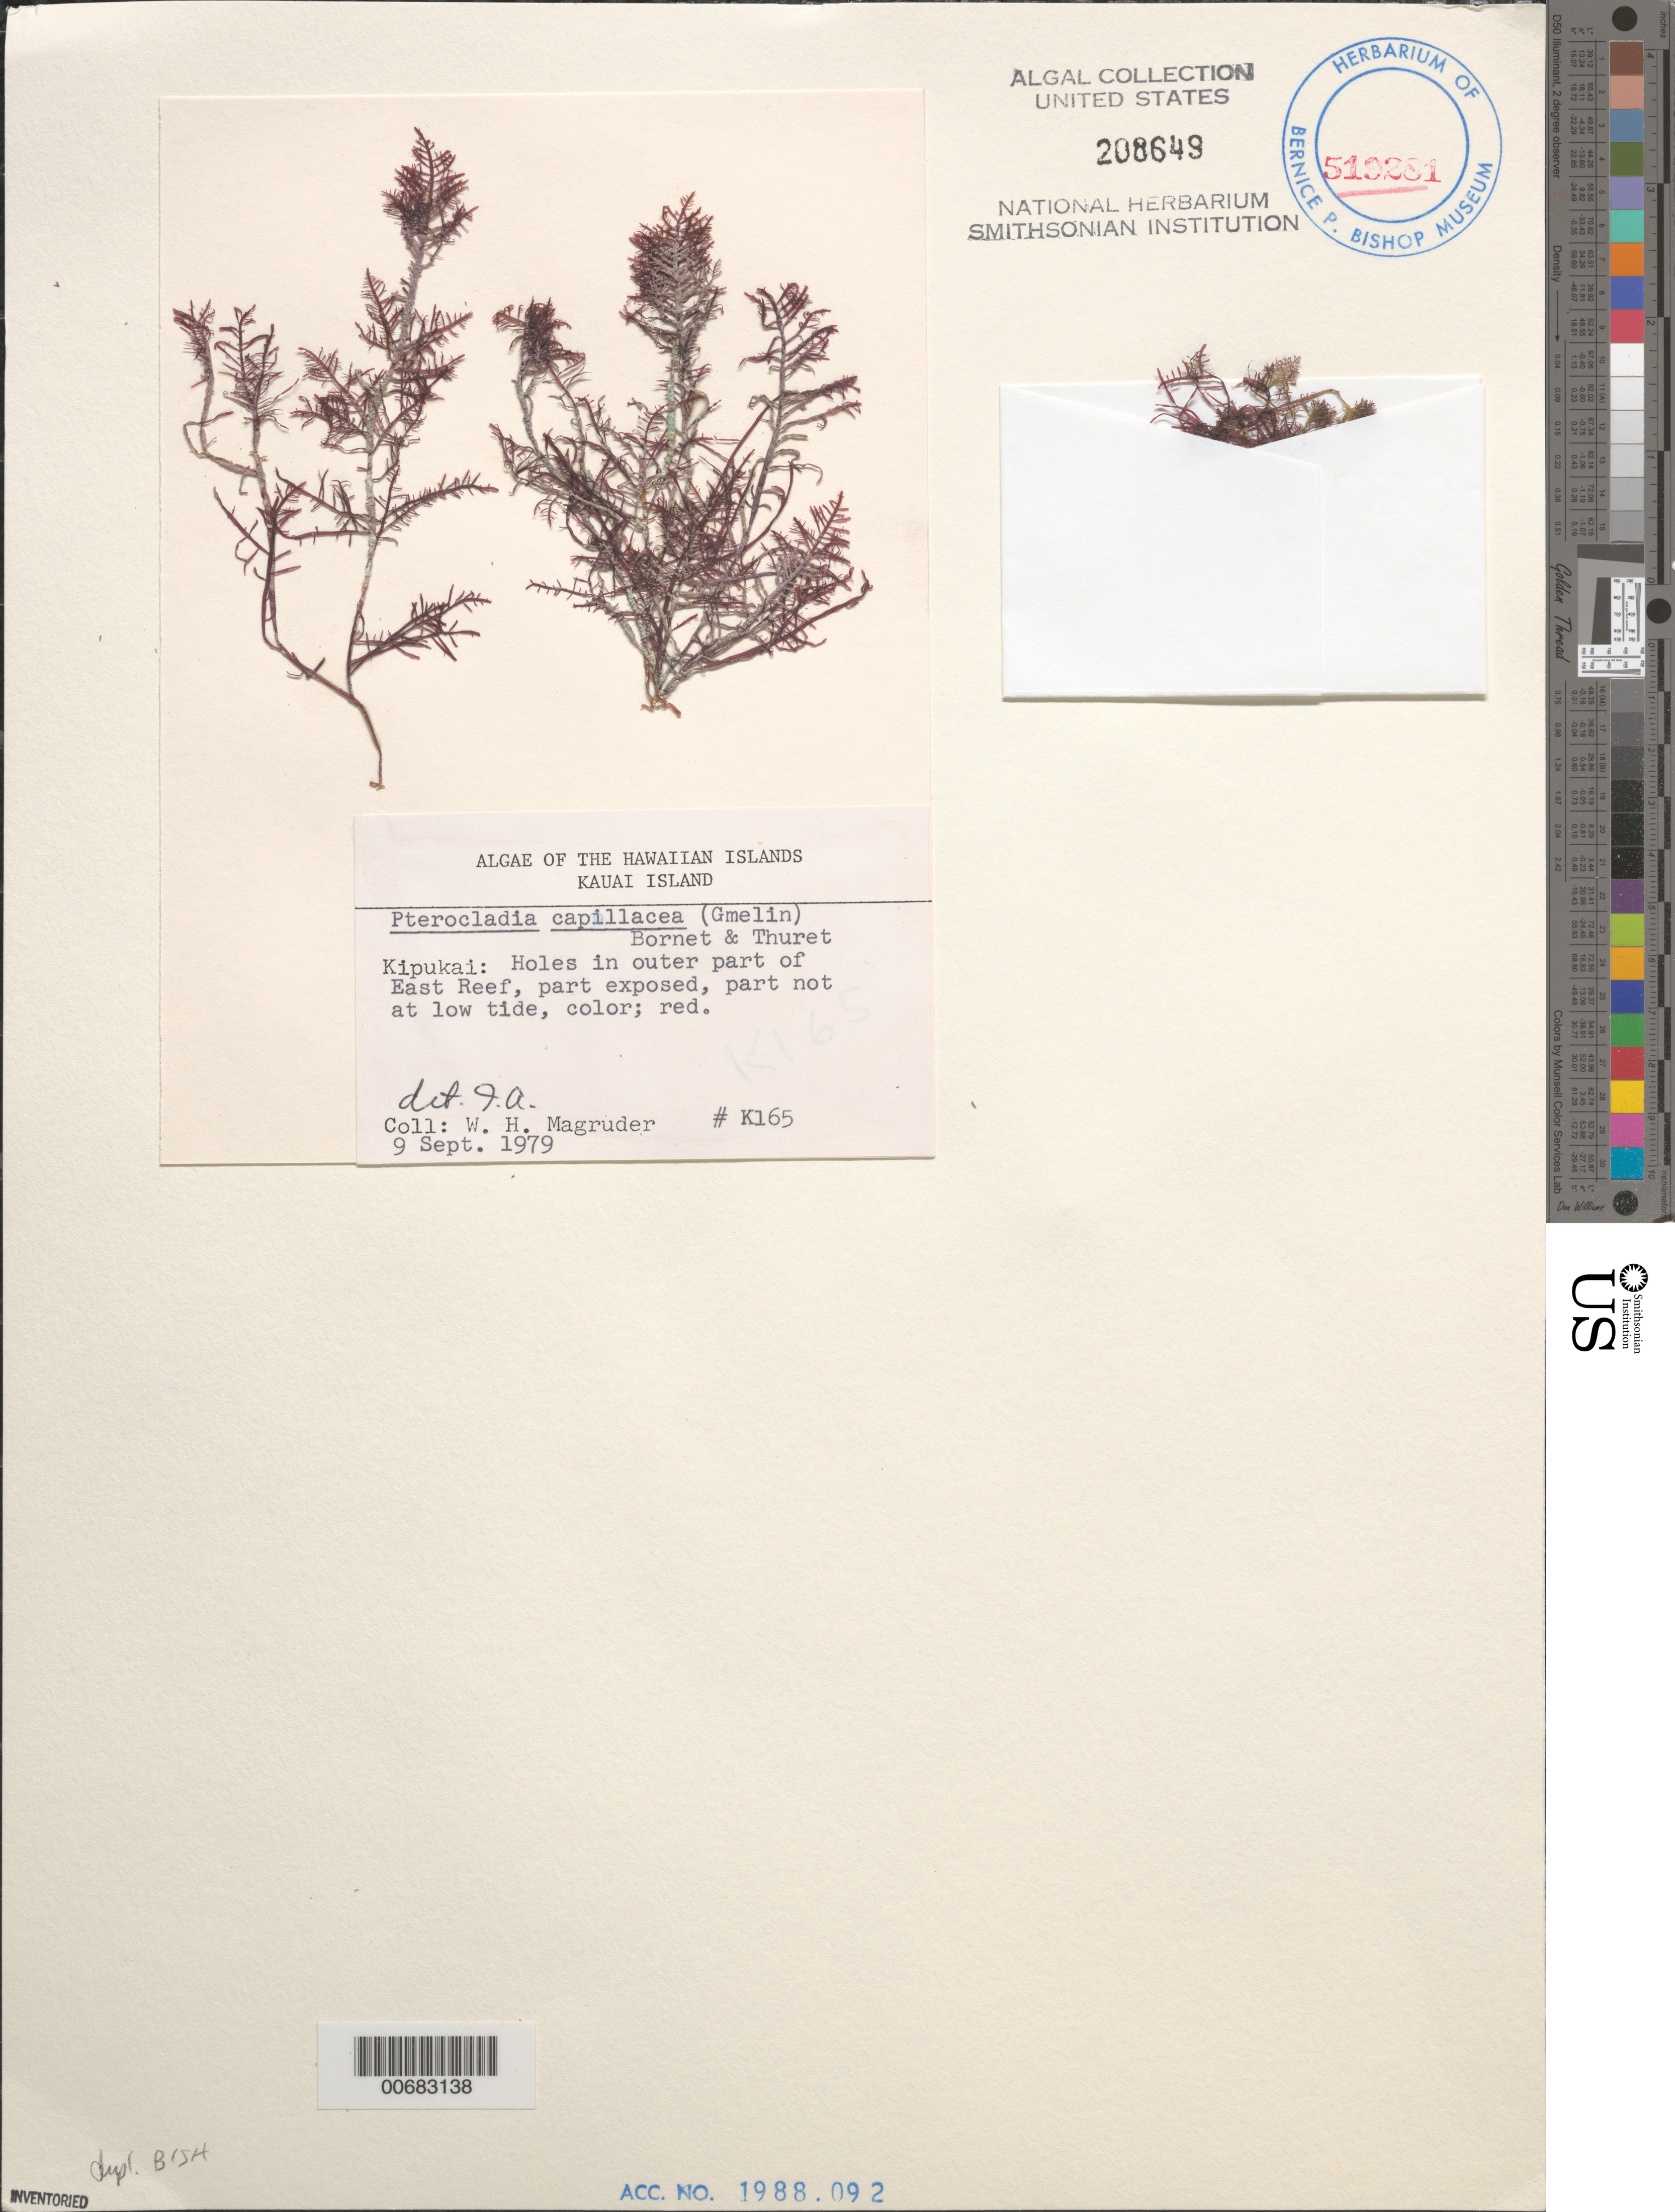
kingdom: Plantae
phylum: Rhodophyta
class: Florideophyceae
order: Gelidiales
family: Pterocladiaceae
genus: Pterocladiella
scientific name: Pterocladiella capillacea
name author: (S.G. Gmel.) Santelices & Hommers.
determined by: Algae name updating Project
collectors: W. Magruder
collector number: K165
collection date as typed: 09 Sep 1979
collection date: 1979-09-09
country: United States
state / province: Hawaii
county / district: Kauai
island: Kaua'i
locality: Kipukai, East Reef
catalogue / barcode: US 208649